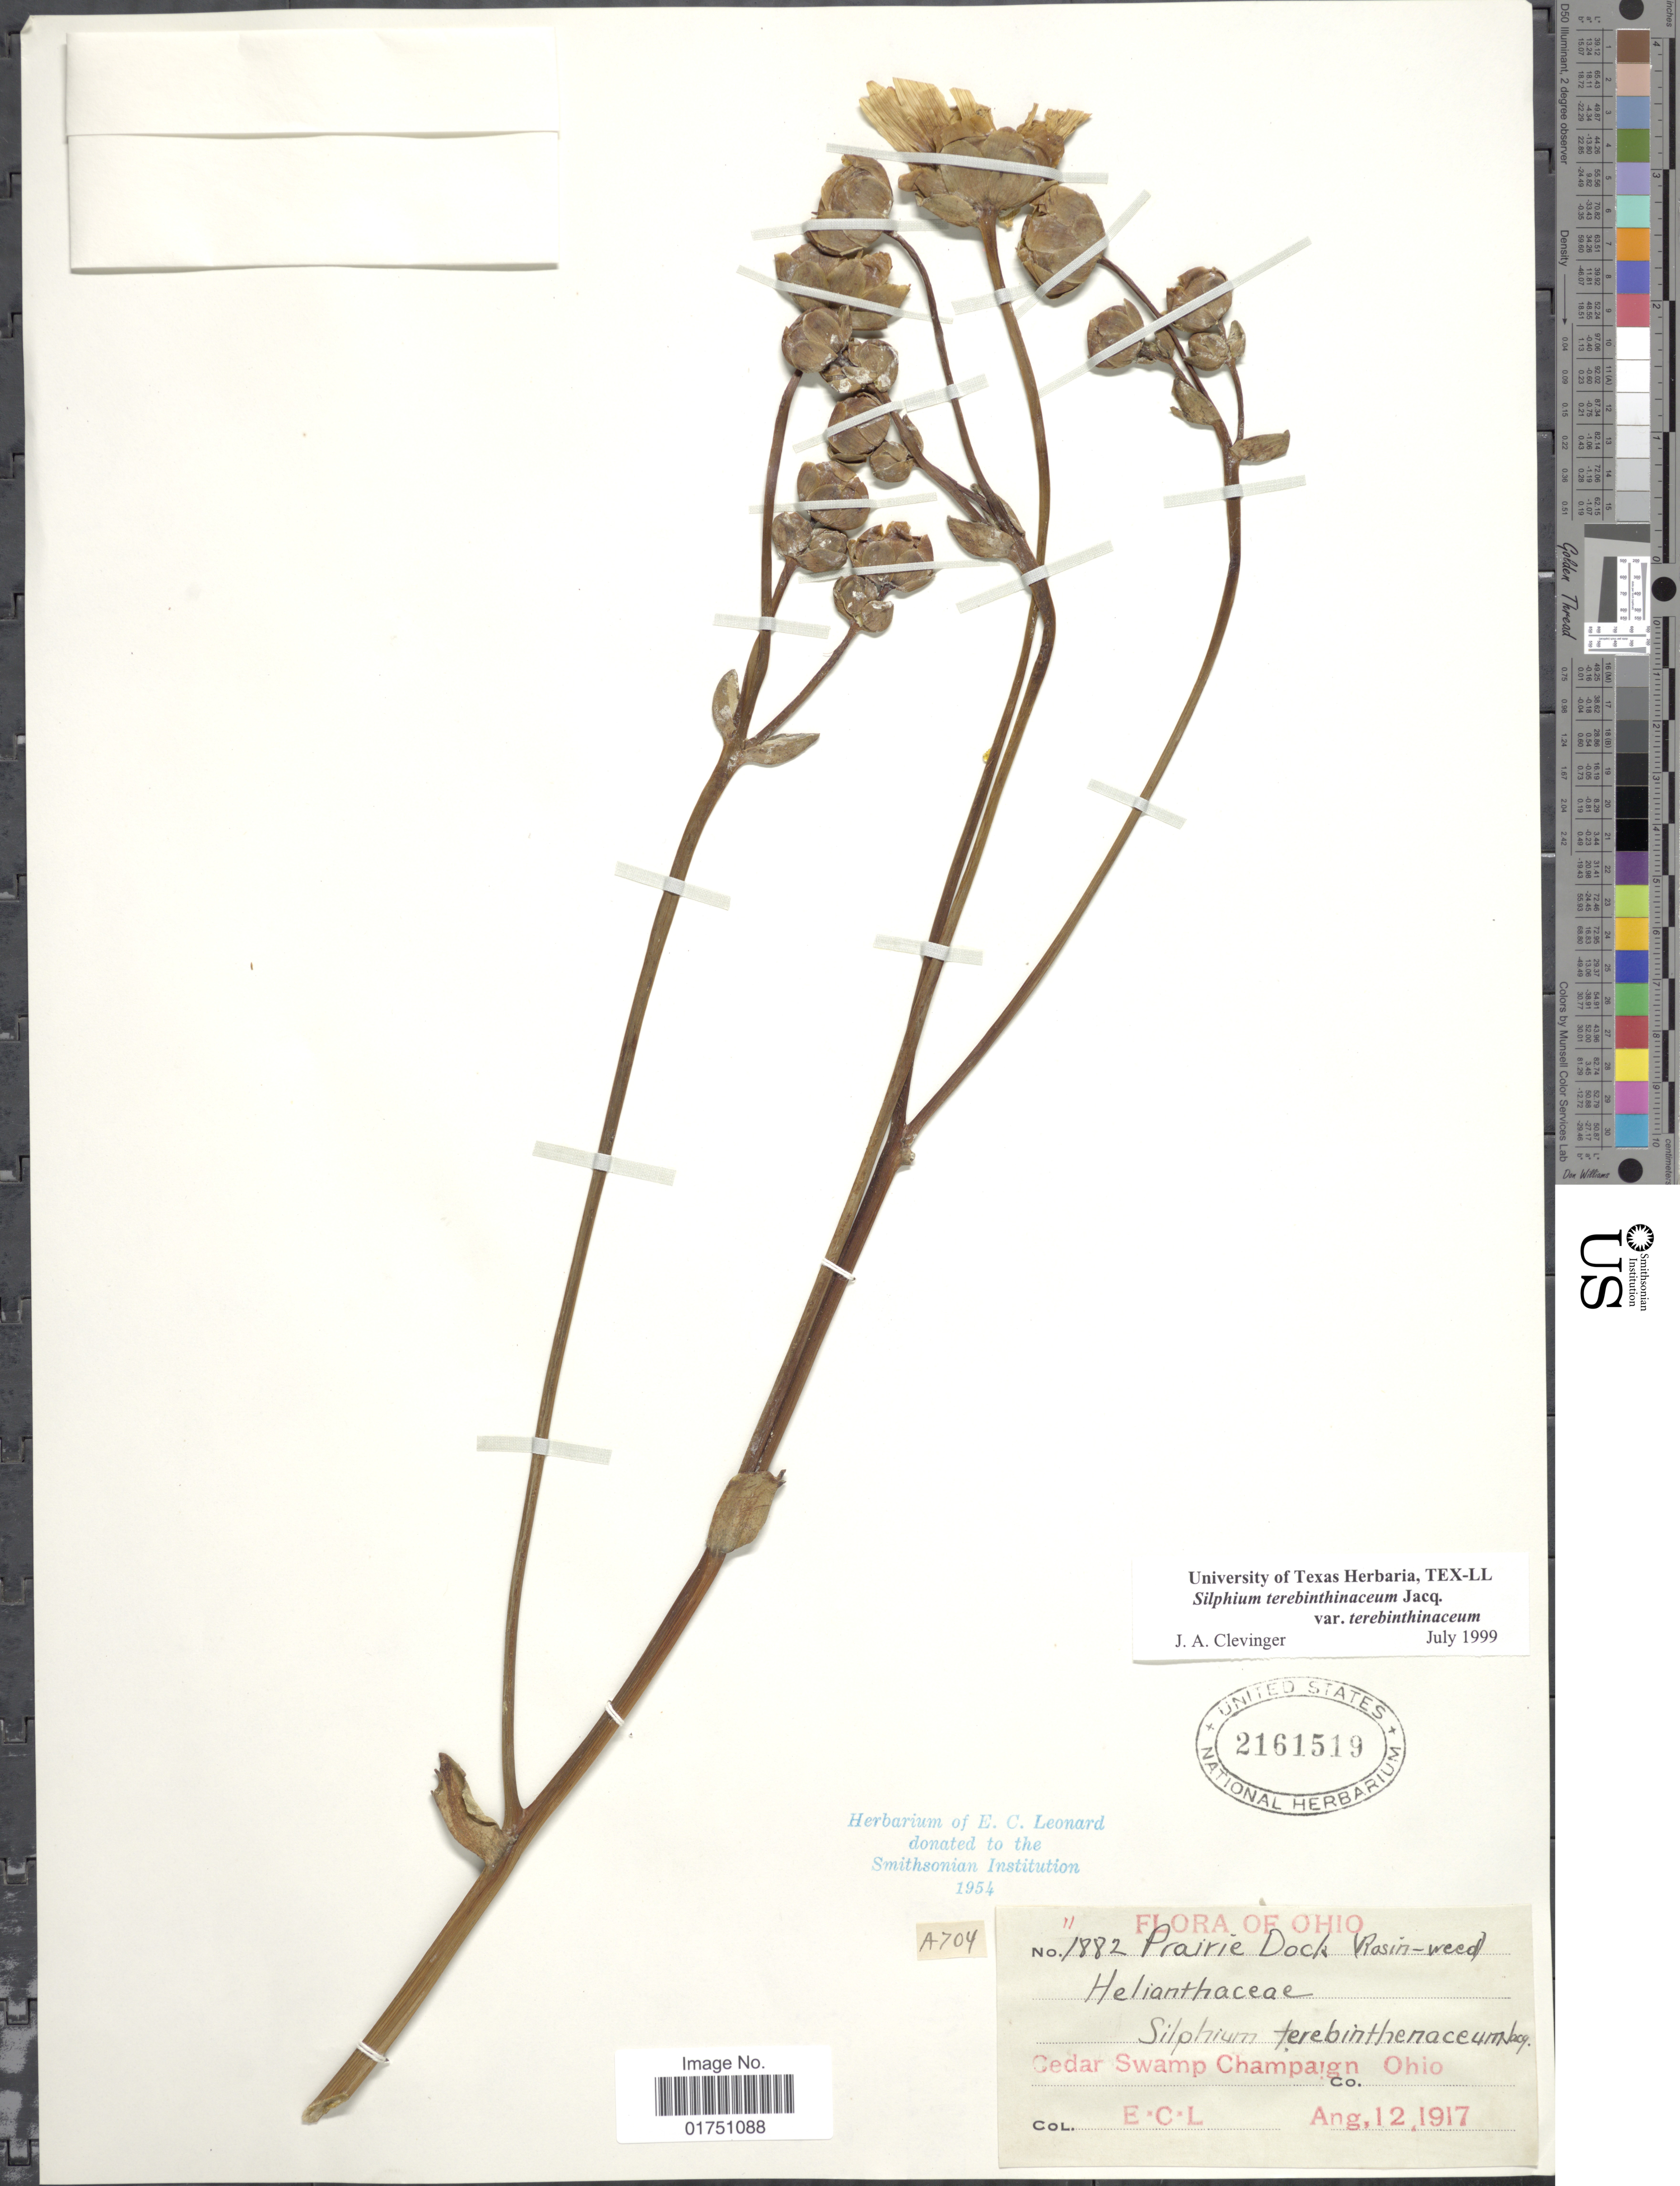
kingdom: Plantae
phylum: Tracheophyta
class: Magnoliopsida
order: Asterales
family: Asteraceae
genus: Silphium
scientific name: Silphium terebinthinaceum var. terebinthinaceum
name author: Jacq.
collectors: E. C. Leonard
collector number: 1882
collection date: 1917-08-12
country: United States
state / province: Ohio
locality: Cedar Swamp Champaign Co. Ohio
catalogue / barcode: US 2161519